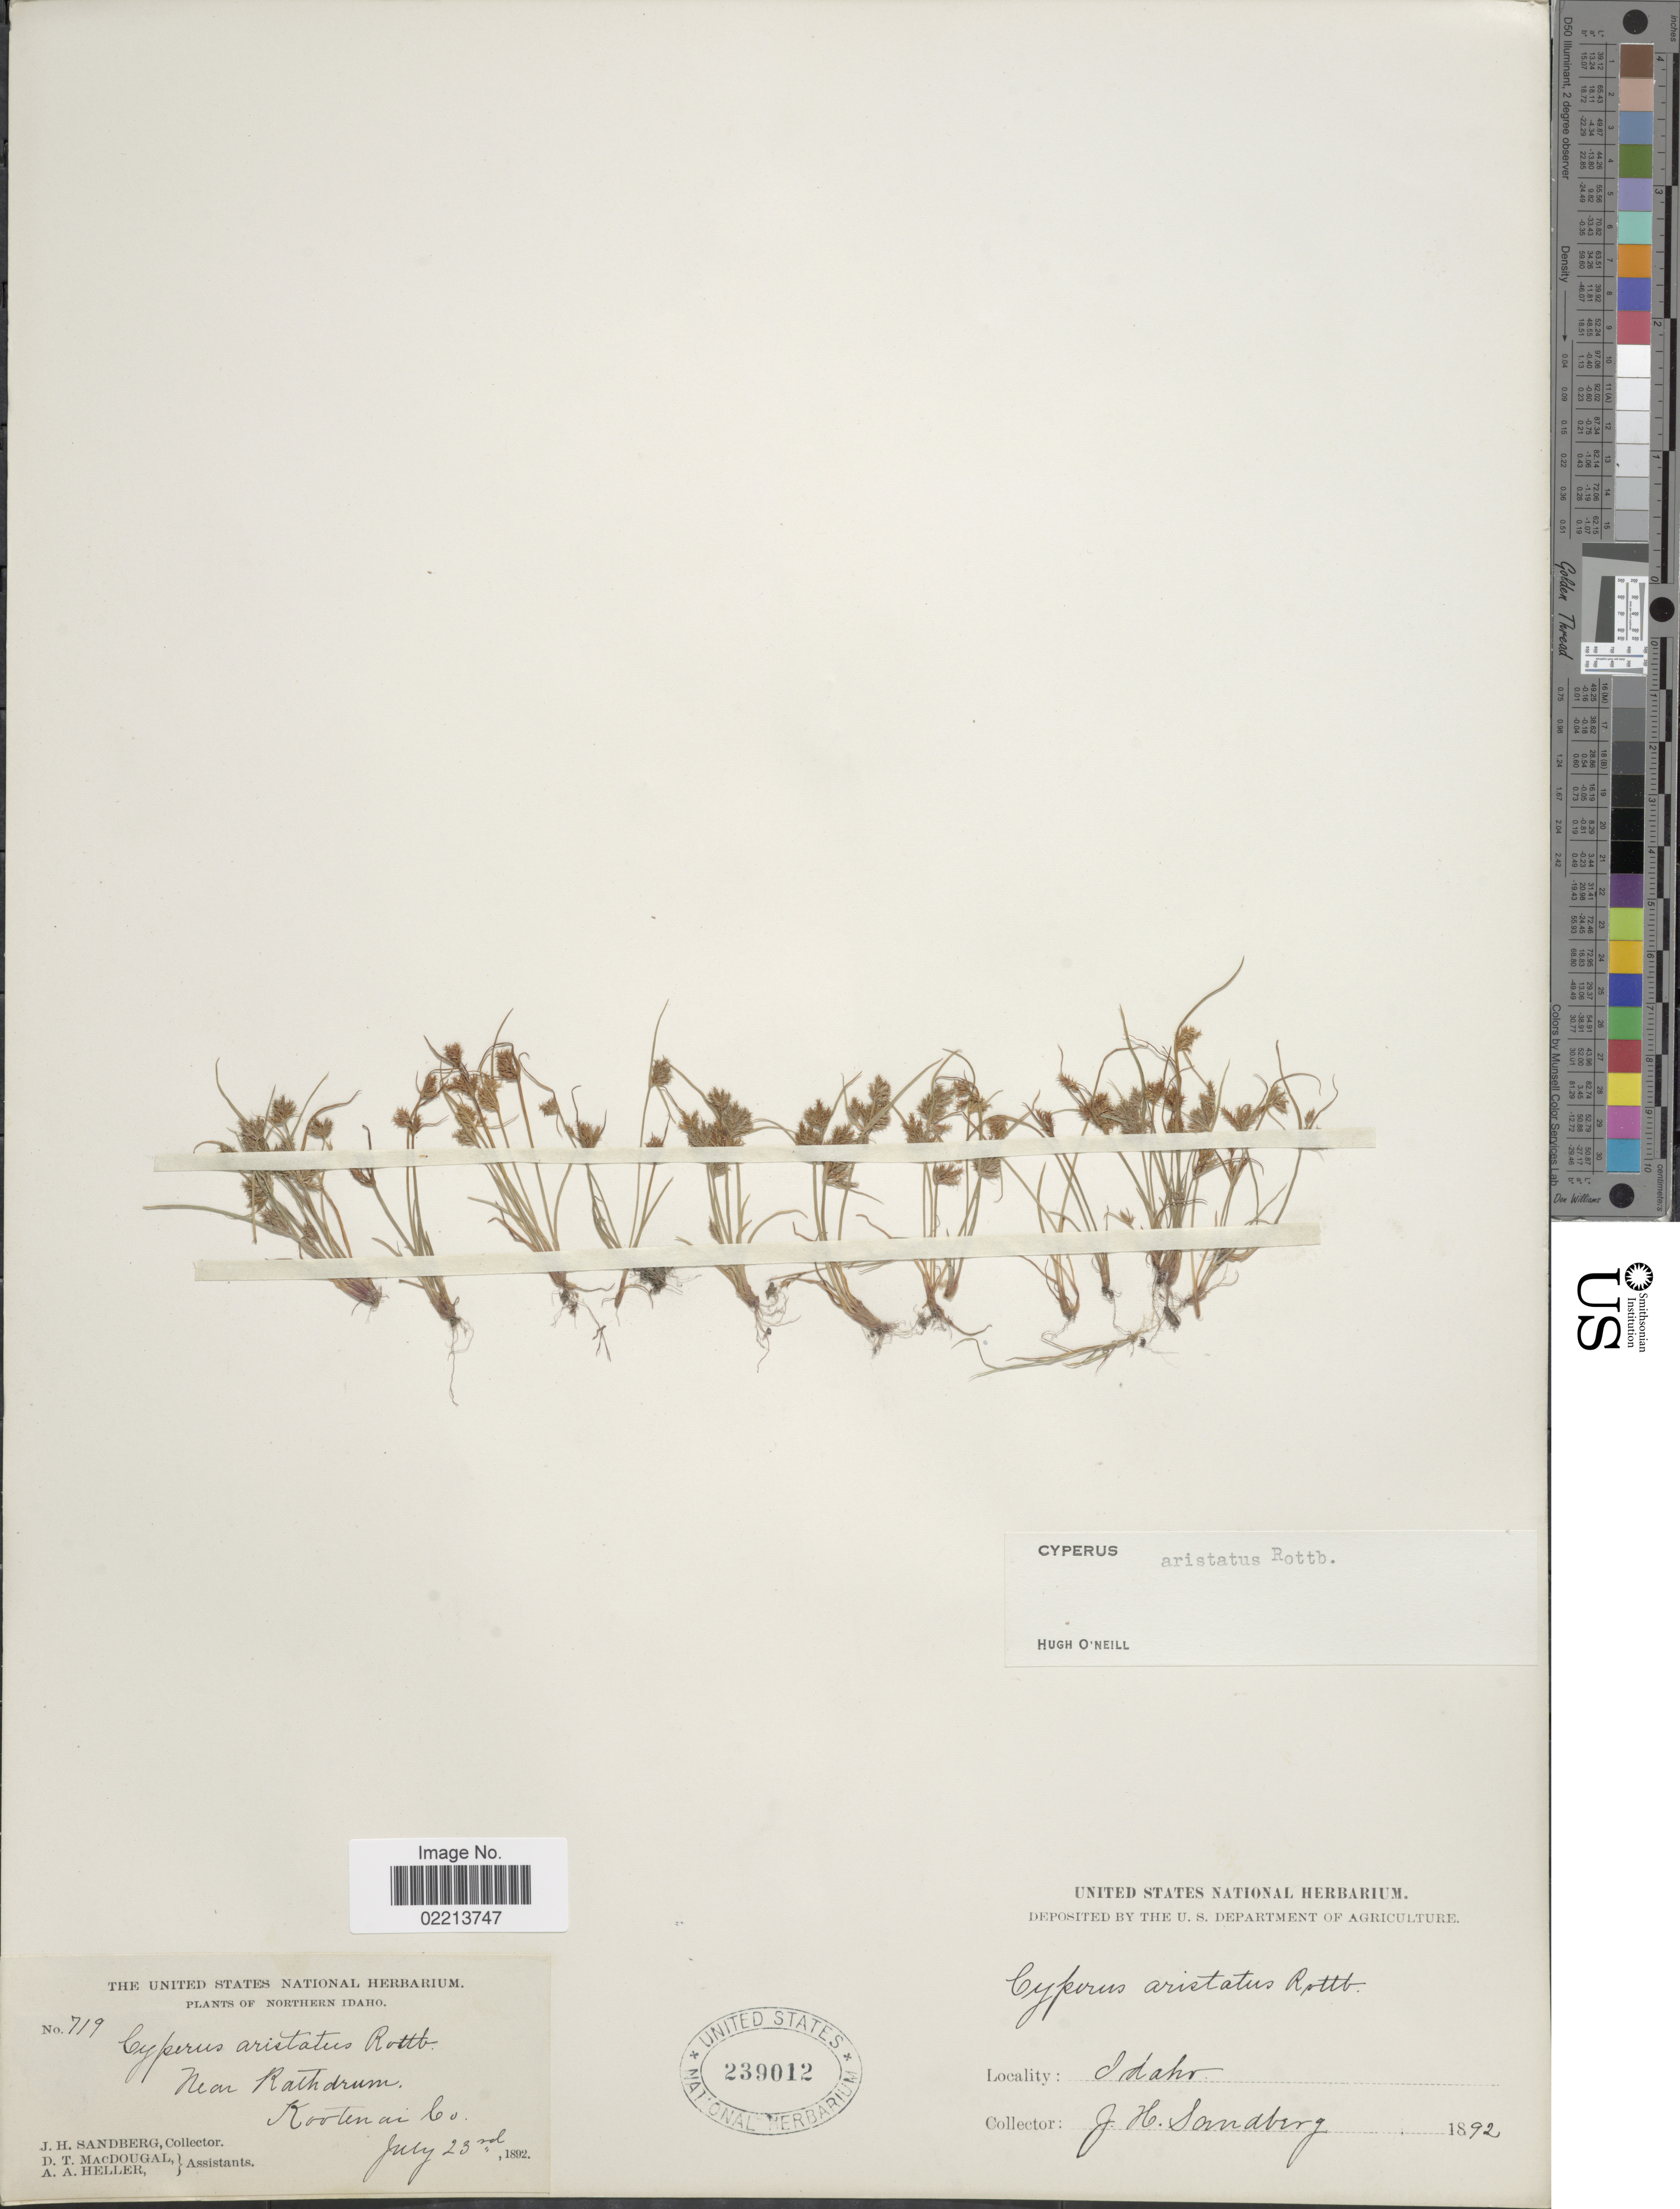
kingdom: Plantae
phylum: Tracheophyta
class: Liliopsida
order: Poales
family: Cyperaceae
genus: Cyperus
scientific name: Cyperus squarrosus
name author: L.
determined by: Strong, Mark T., (BOT), Smithsonian Institution - National Museum of Natural History (UNITED STATES)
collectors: J. H. Sandberg, D. T. MacDougal & A. A. Heller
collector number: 719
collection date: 1892-07-23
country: United States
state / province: Idaho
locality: Northern Idaho, near Rathdrum, Kootenai Co.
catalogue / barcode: US 239012